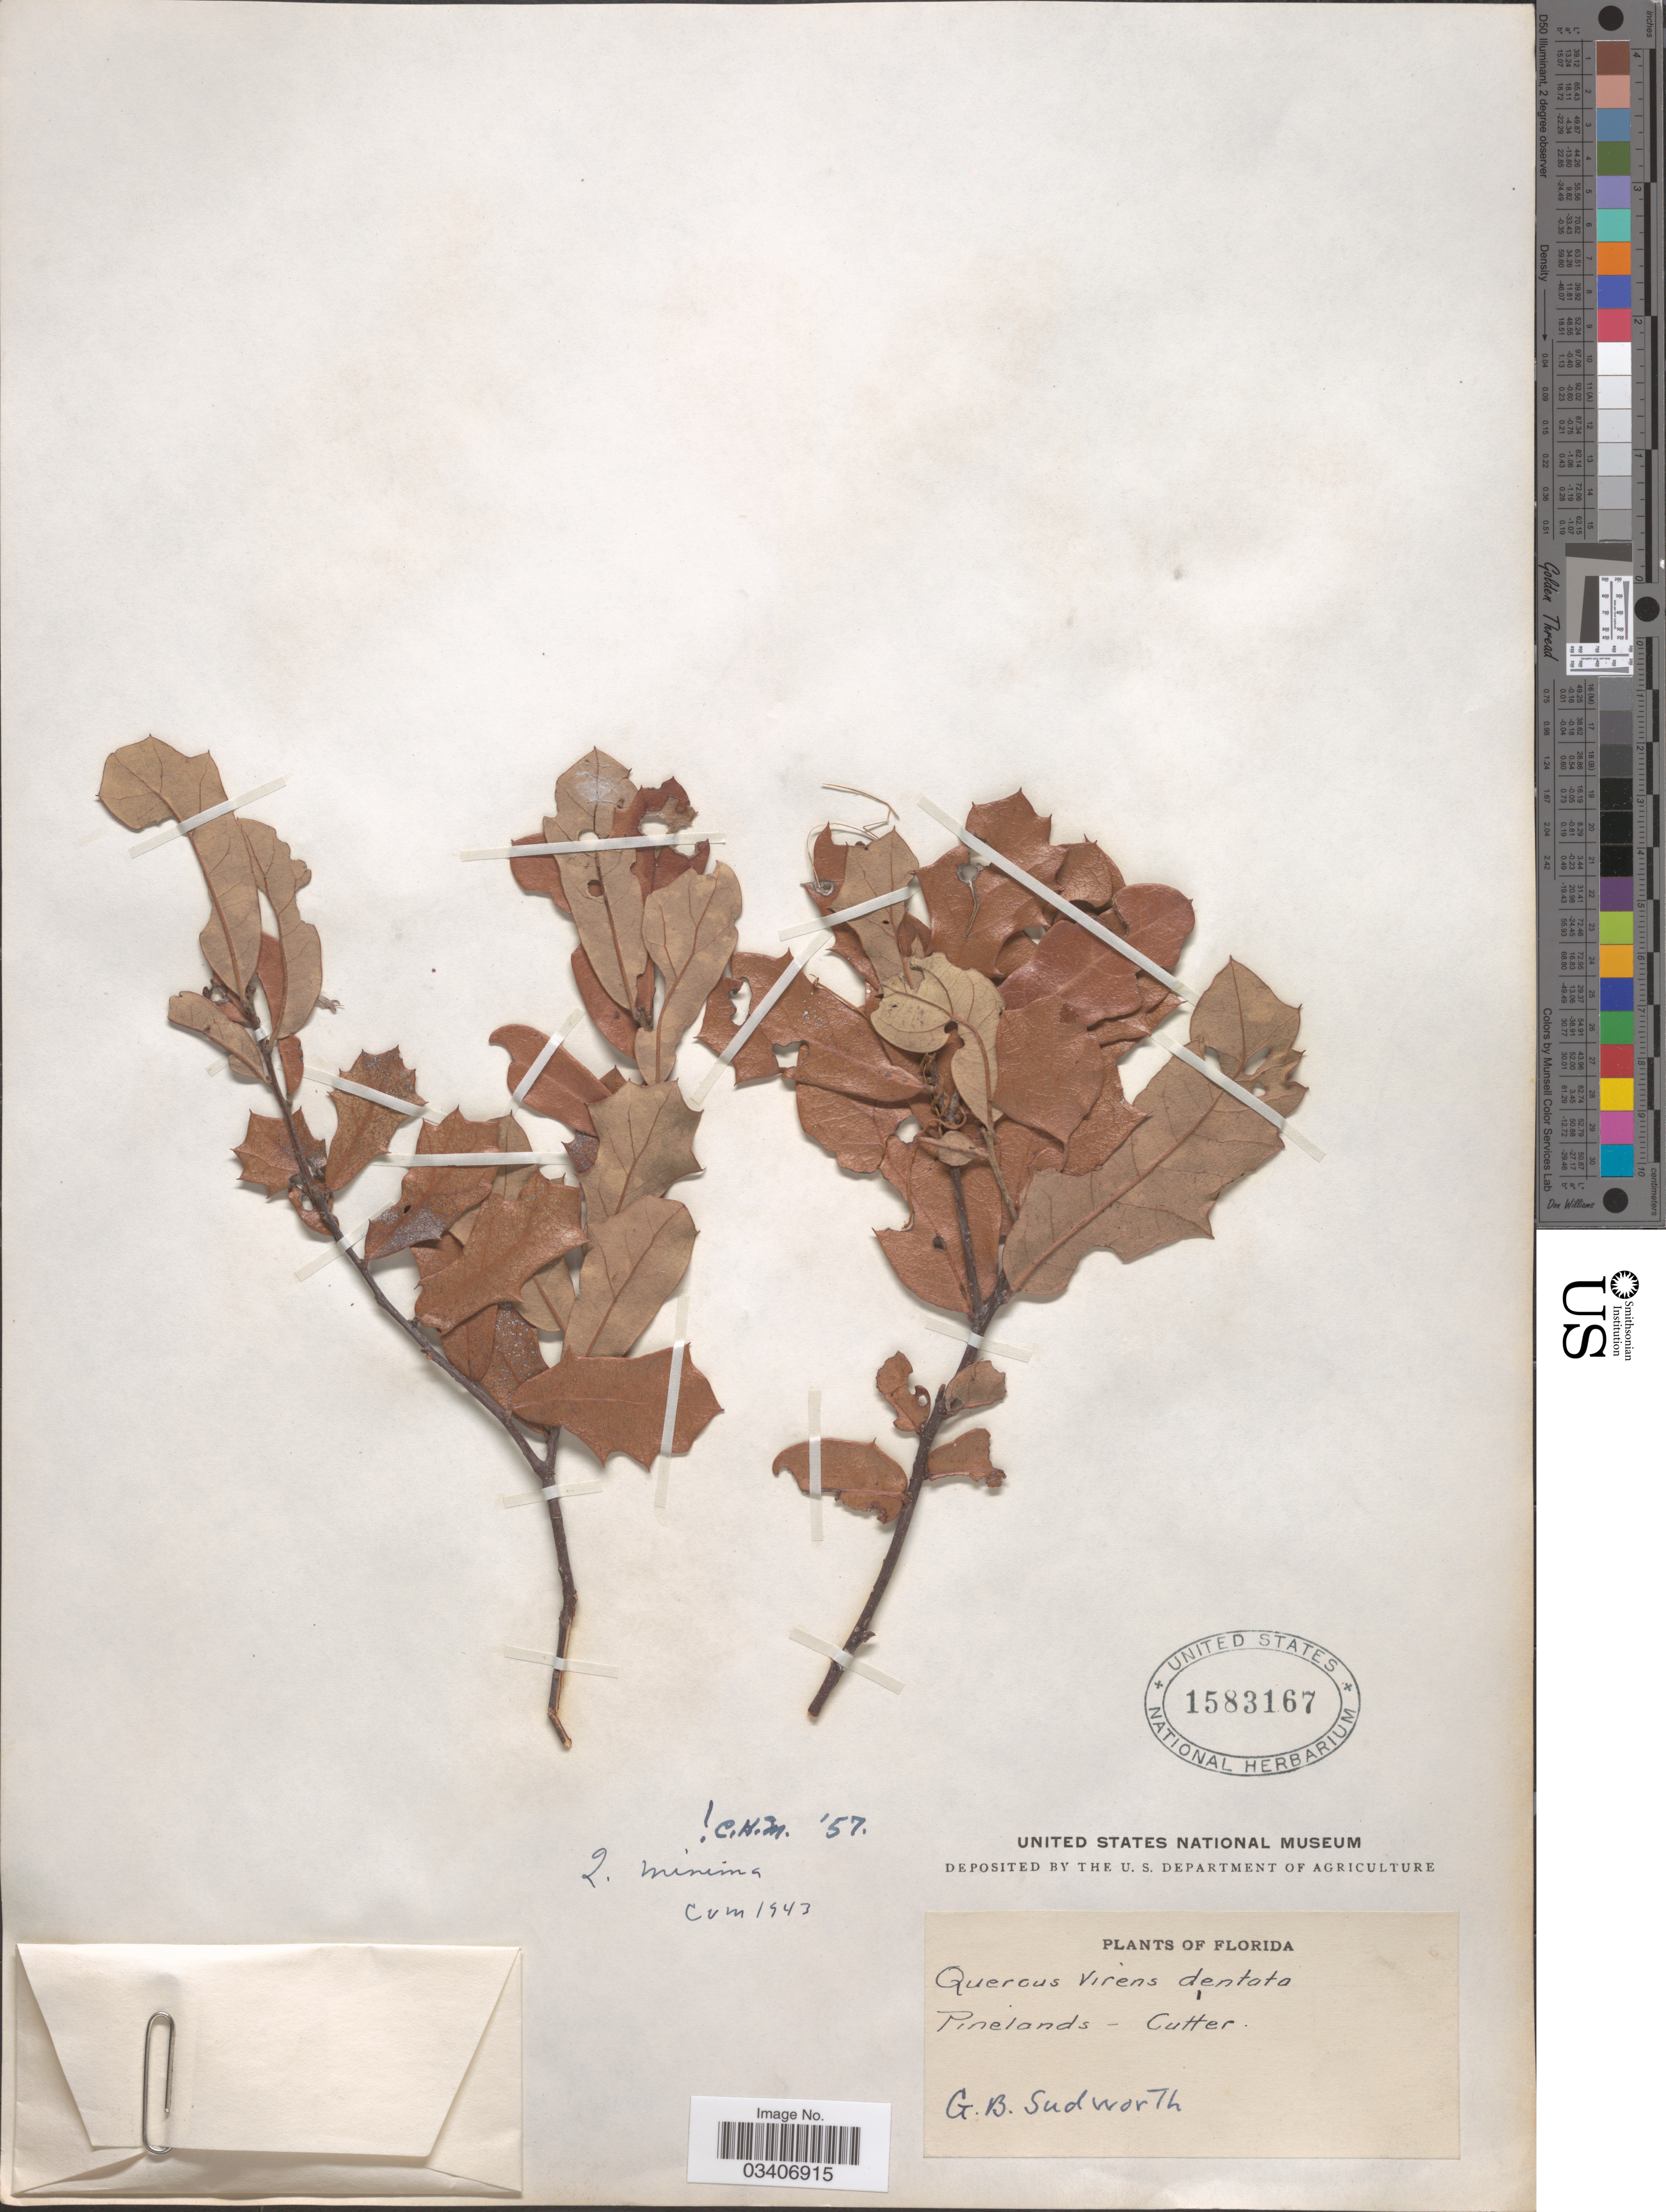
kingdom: Plantae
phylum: Tracheophyta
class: Magnoliopsida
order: Fagales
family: Fagaceae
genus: Quercus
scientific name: Quercus minima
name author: (Sarg.) Small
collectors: G. B. Sudworth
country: United States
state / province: Florida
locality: Pinelands - Cutter.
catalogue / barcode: US 1583167